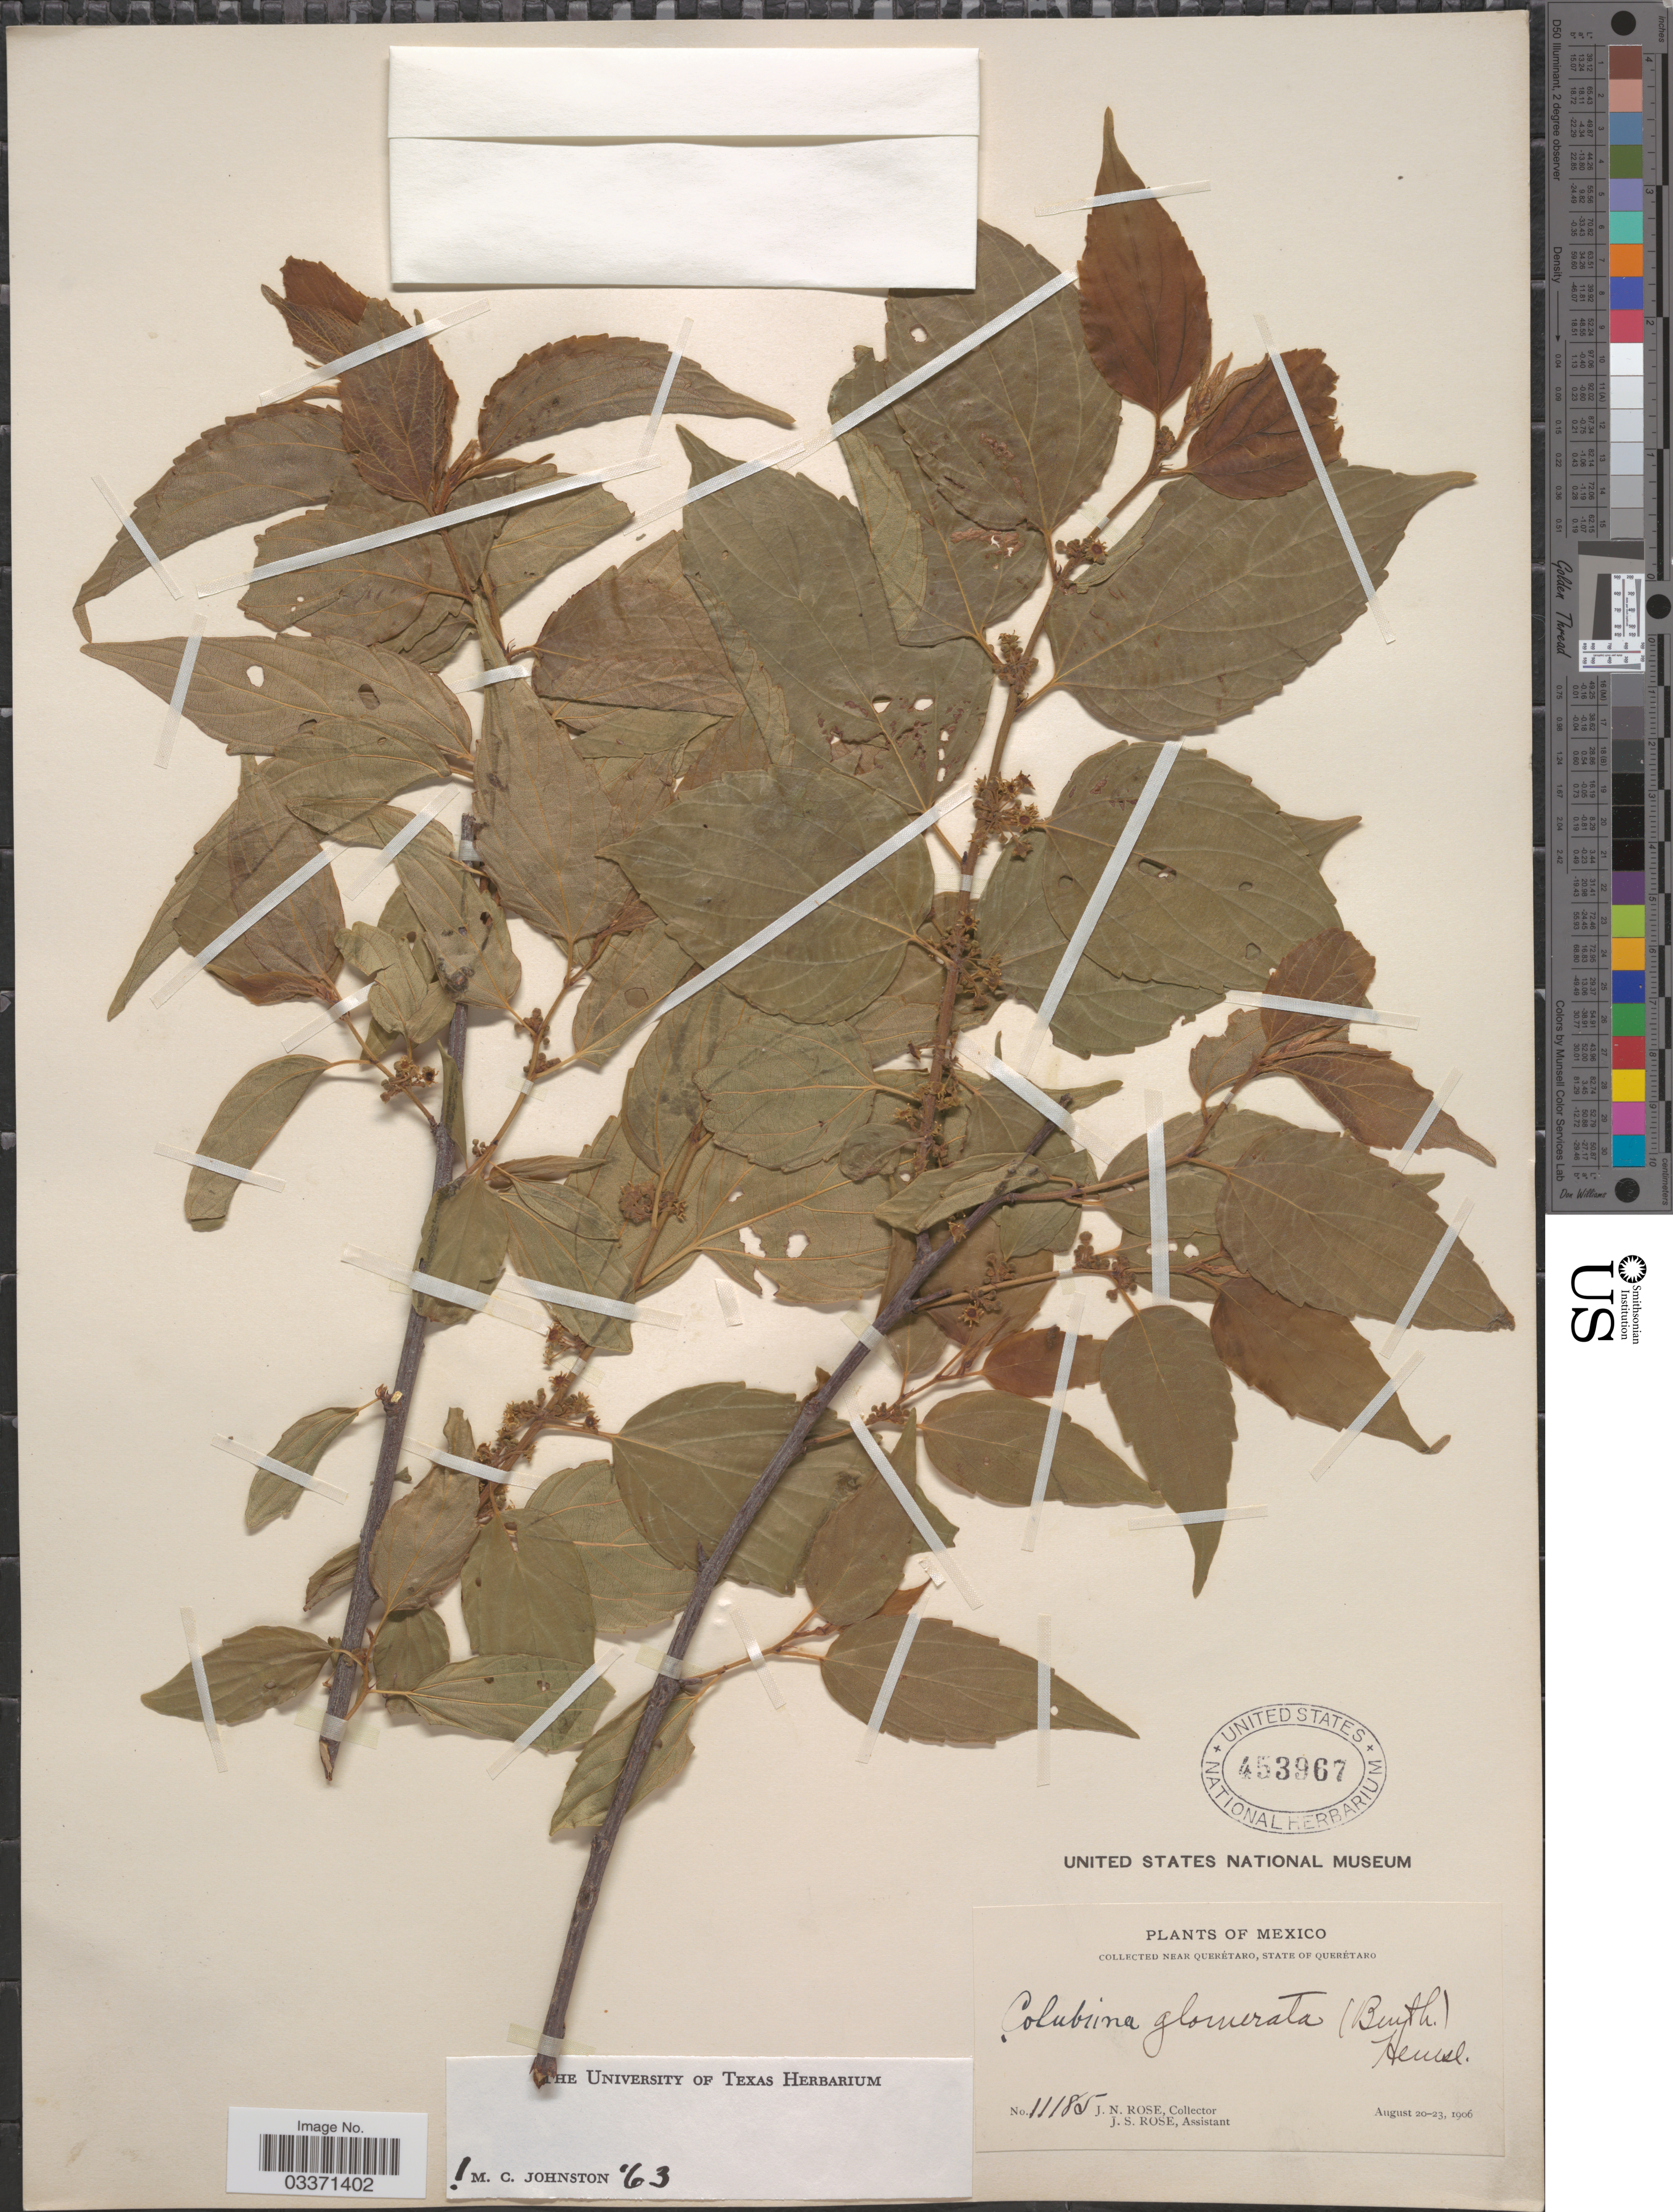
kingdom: Plantae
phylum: Tracheophyta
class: Magnoliopsida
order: Rosales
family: Rhamnaceae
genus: Colubrina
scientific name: Colubrina triflora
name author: Brongn. ex Sweet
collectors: J. N. Rose & J. S. Rose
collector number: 11185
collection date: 1906-08-20/1906-08-23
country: Mexico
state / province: Querétaro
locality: Near Querétaro.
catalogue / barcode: US 453967